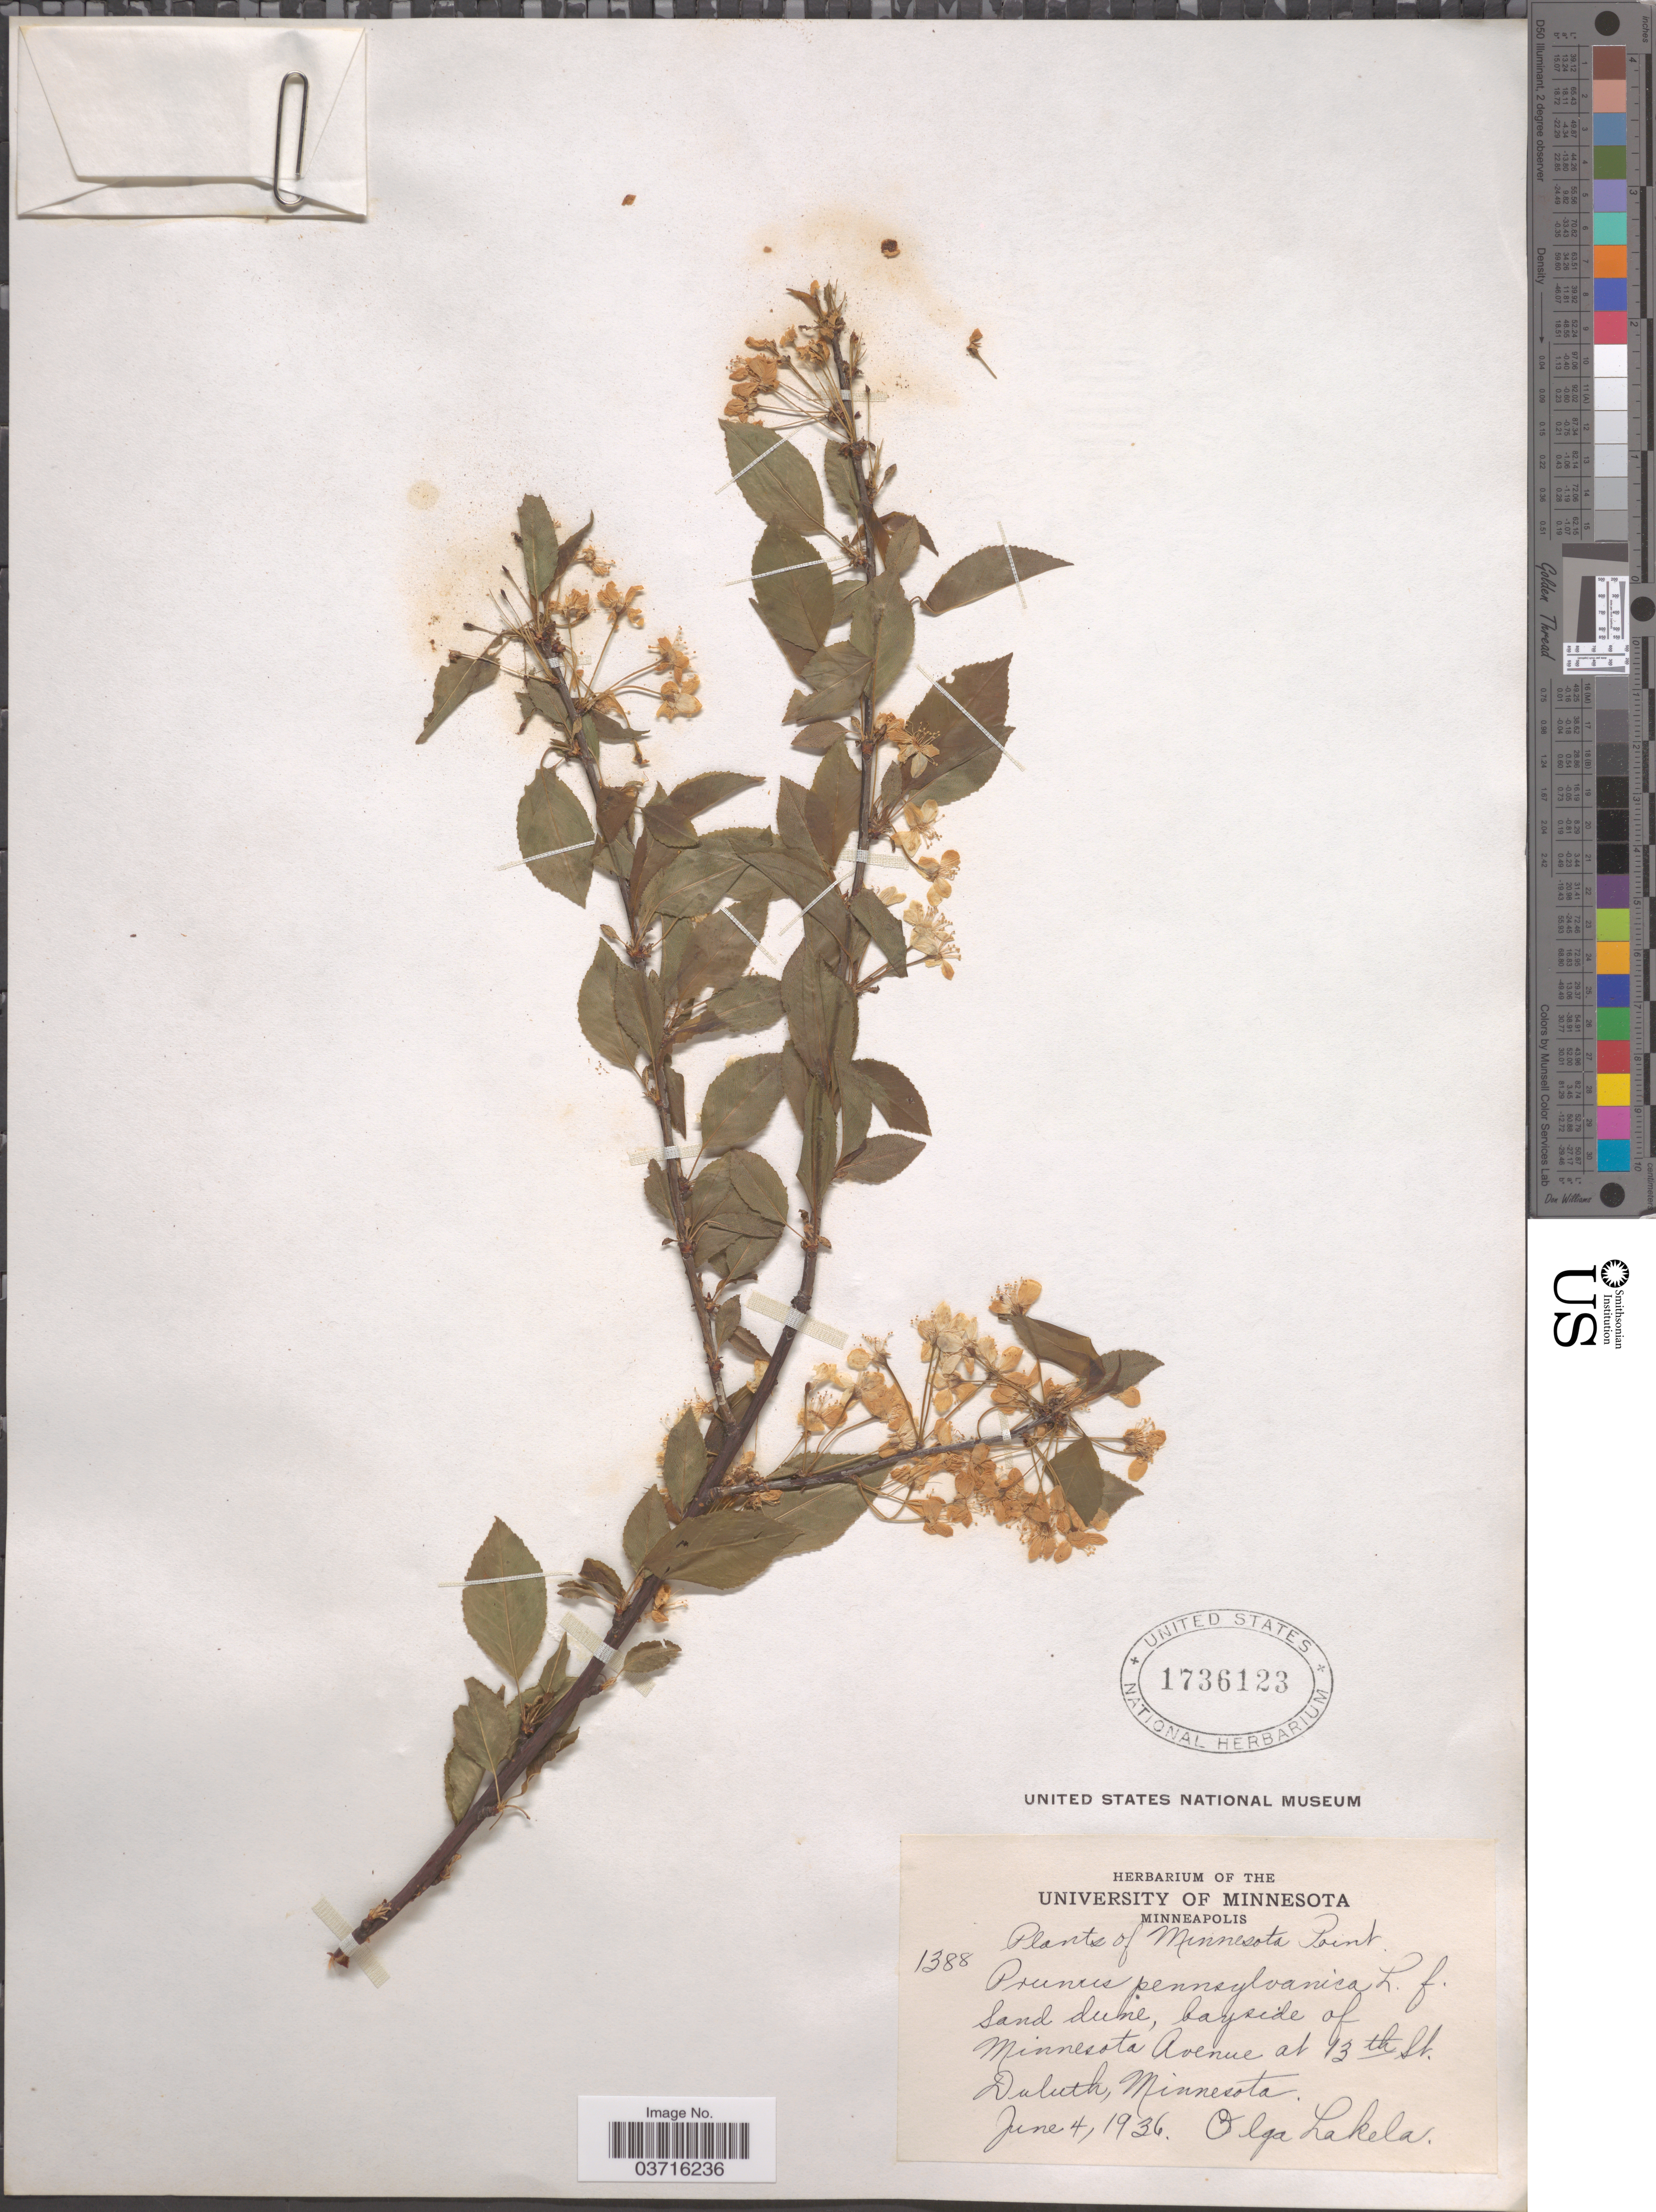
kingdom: Plantae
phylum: Tracheophyta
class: Magnoliopsida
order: Rosales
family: Rosaceae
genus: Prunus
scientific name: Prunus pensylvanica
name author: L. f.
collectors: O. K. Lakela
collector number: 1388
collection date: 1936-06-04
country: United States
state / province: Minnesota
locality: Minnesota Point. Bayside of Minnesota Avenue at 13th St. Duluth.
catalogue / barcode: US 1736123